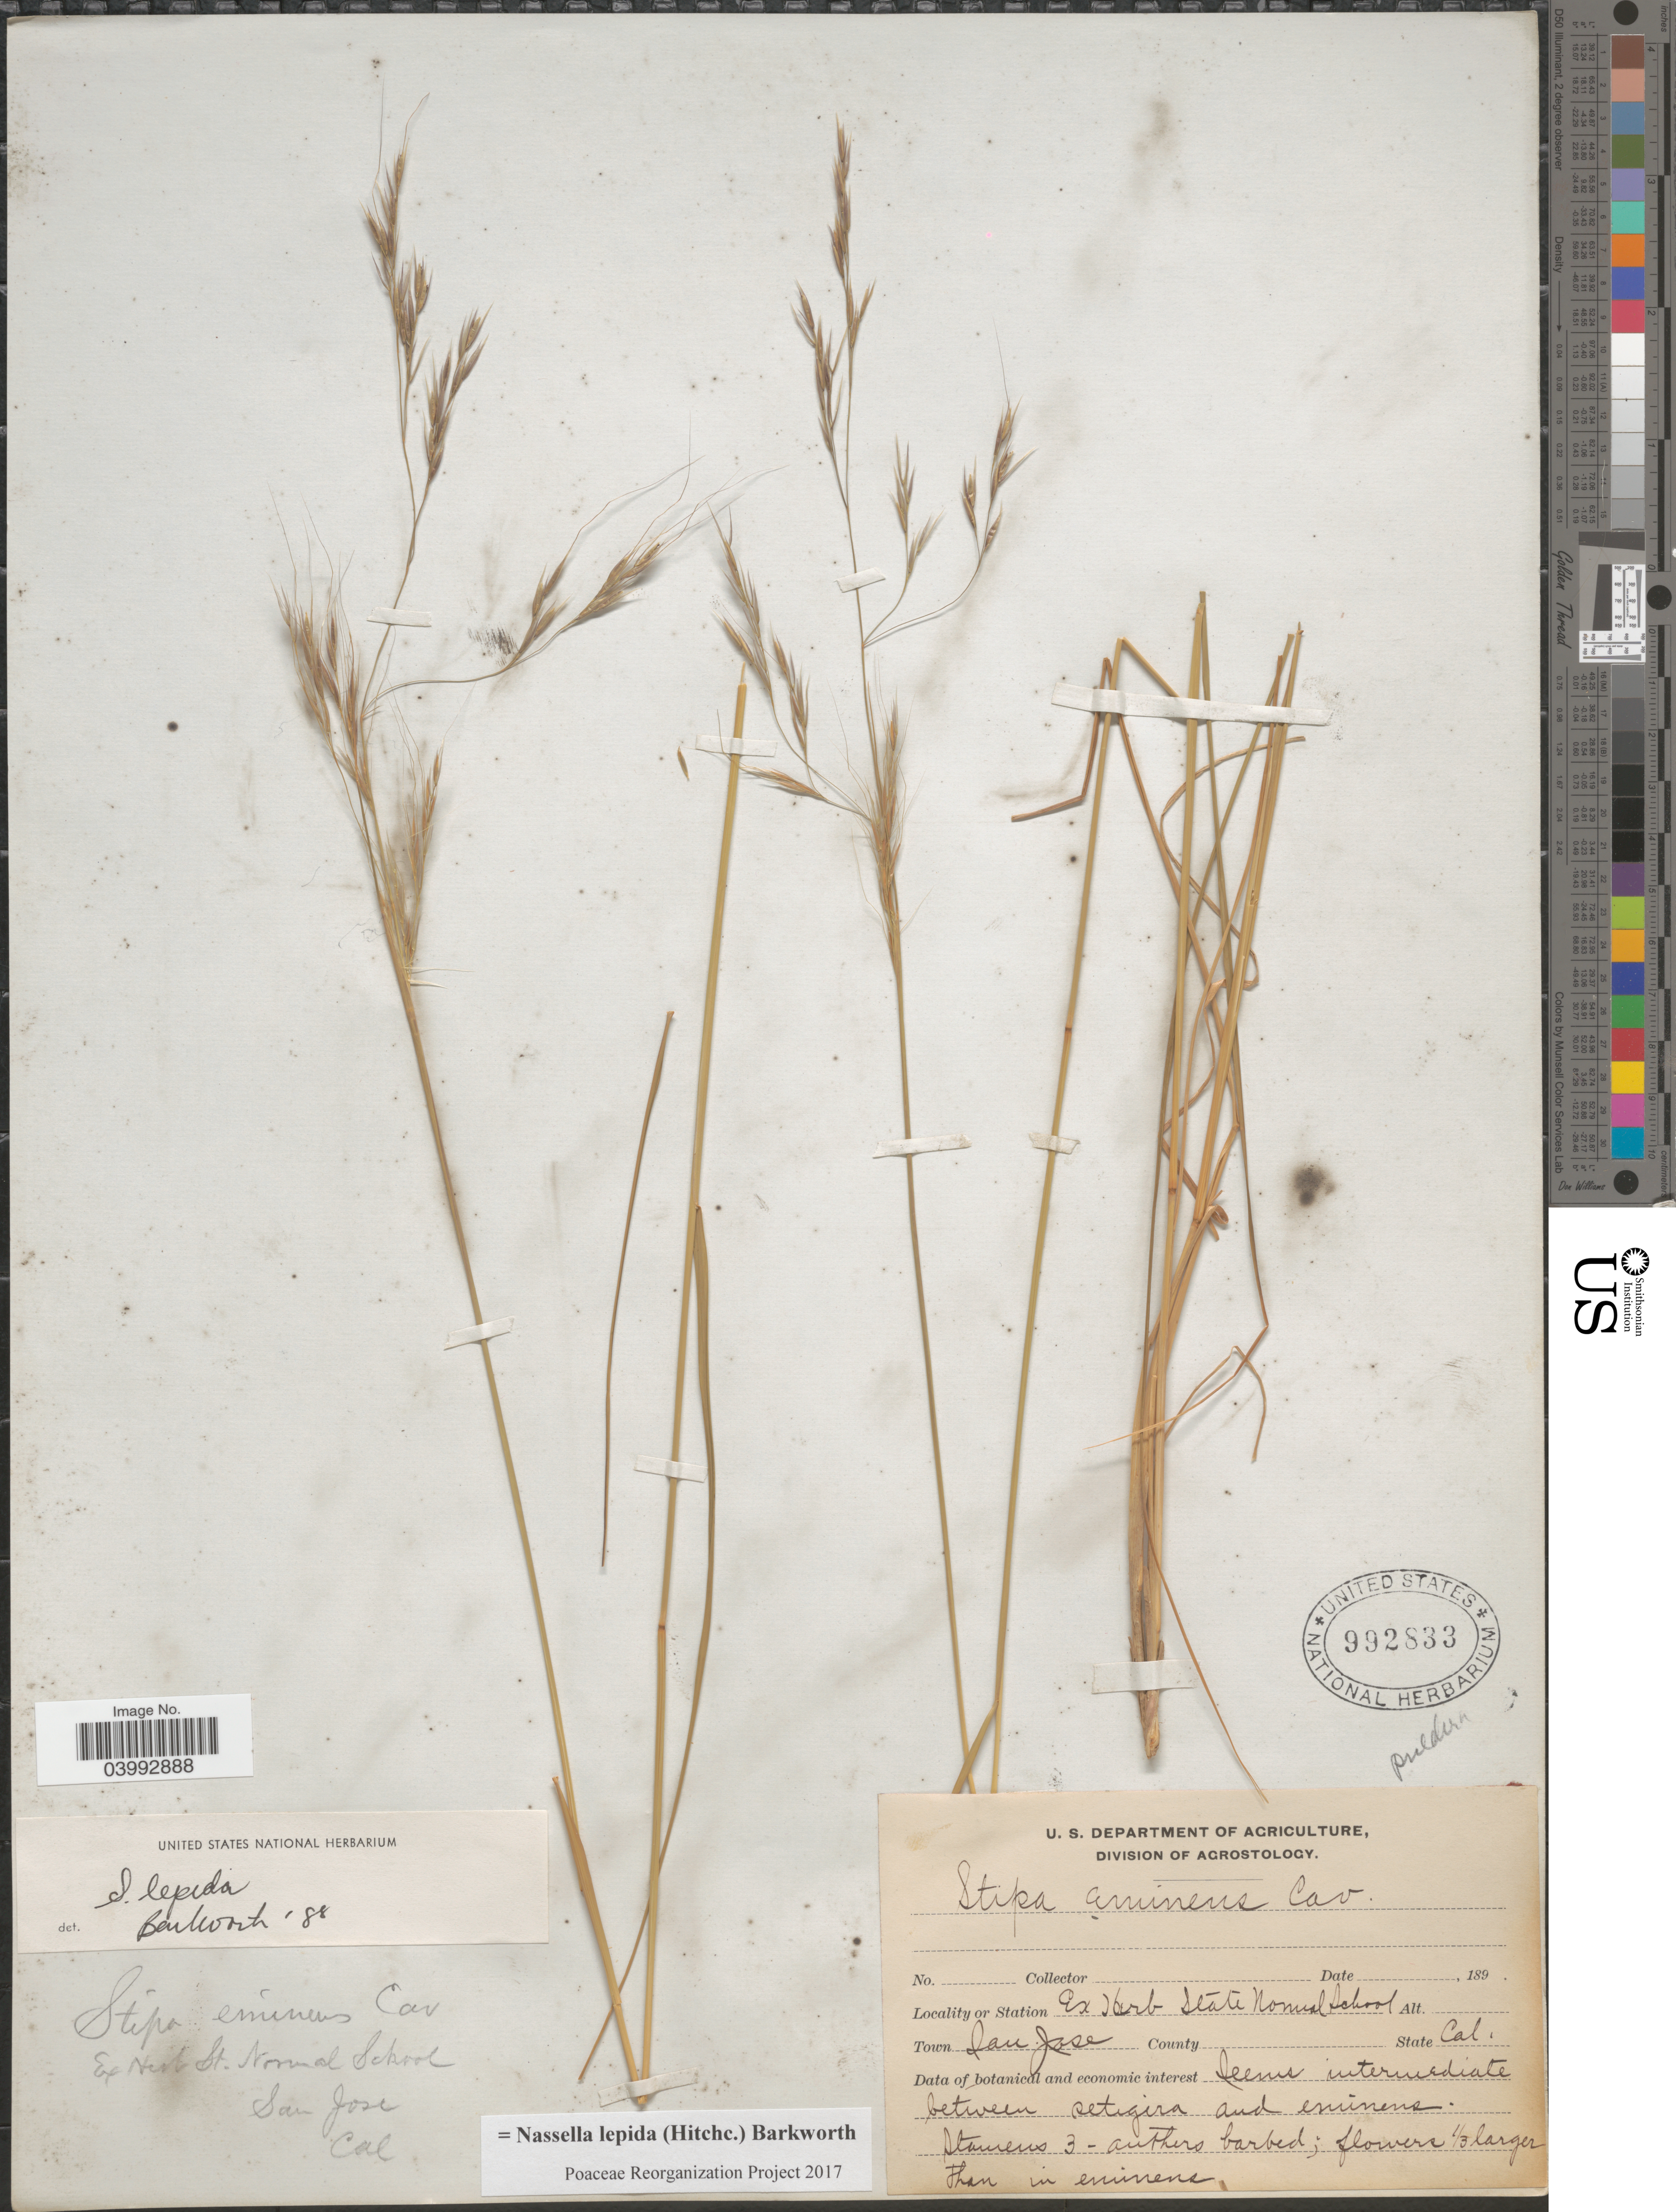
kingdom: Plantae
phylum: Tracheophyta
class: Liliopsida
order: Poales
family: Poaceae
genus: Nassella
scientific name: Nassella lepida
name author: (Hitchc.) Barkworth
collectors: Ex herb. of State Normal School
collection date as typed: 189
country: United States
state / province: California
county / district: Santa Clara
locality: Station Ex Herb State Normal School. Town San Jose.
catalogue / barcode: US 992833